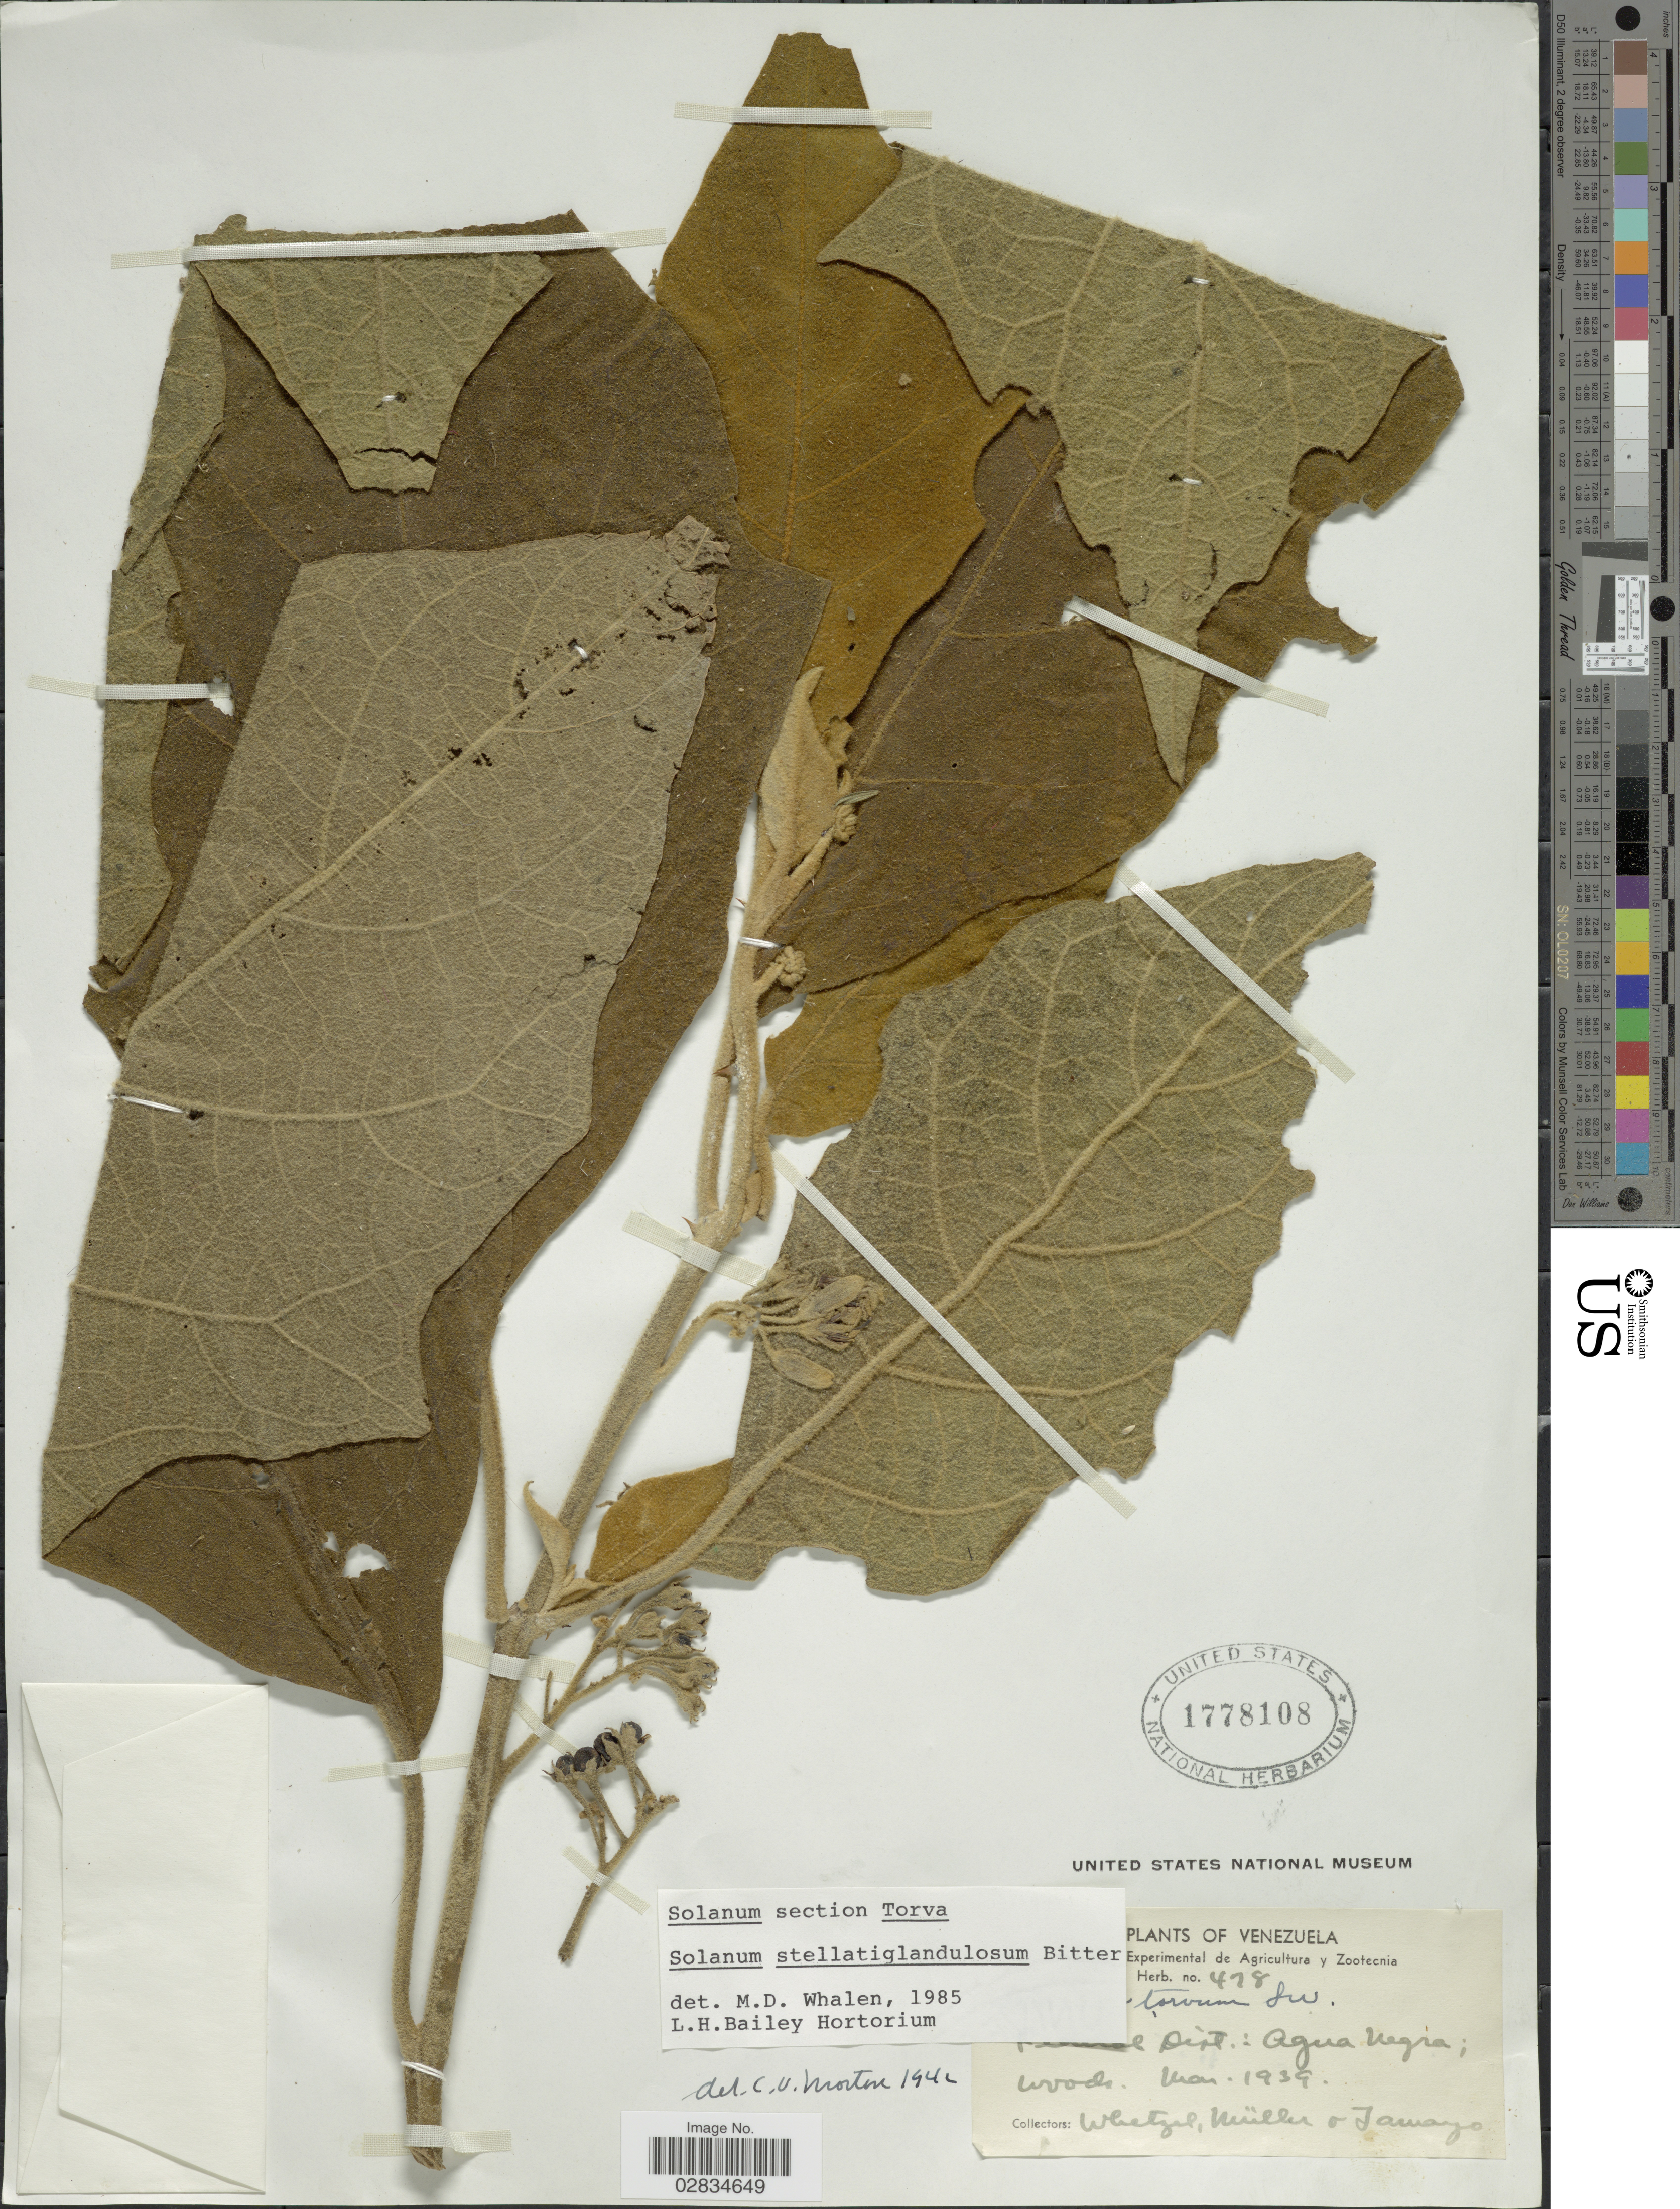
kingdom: Plantae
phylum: Tracheophyta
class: Magnoliopsida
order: Solanales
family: Solanaceae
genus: Solanum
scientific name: Solanum stellatiglandulosum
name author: Bitter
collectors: Whetzel, -- Müller & -. Tamayo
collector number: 478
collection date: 1939-03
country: Venezuela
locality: Federal Dist.: Agua Negra.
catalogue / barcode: US 1778108